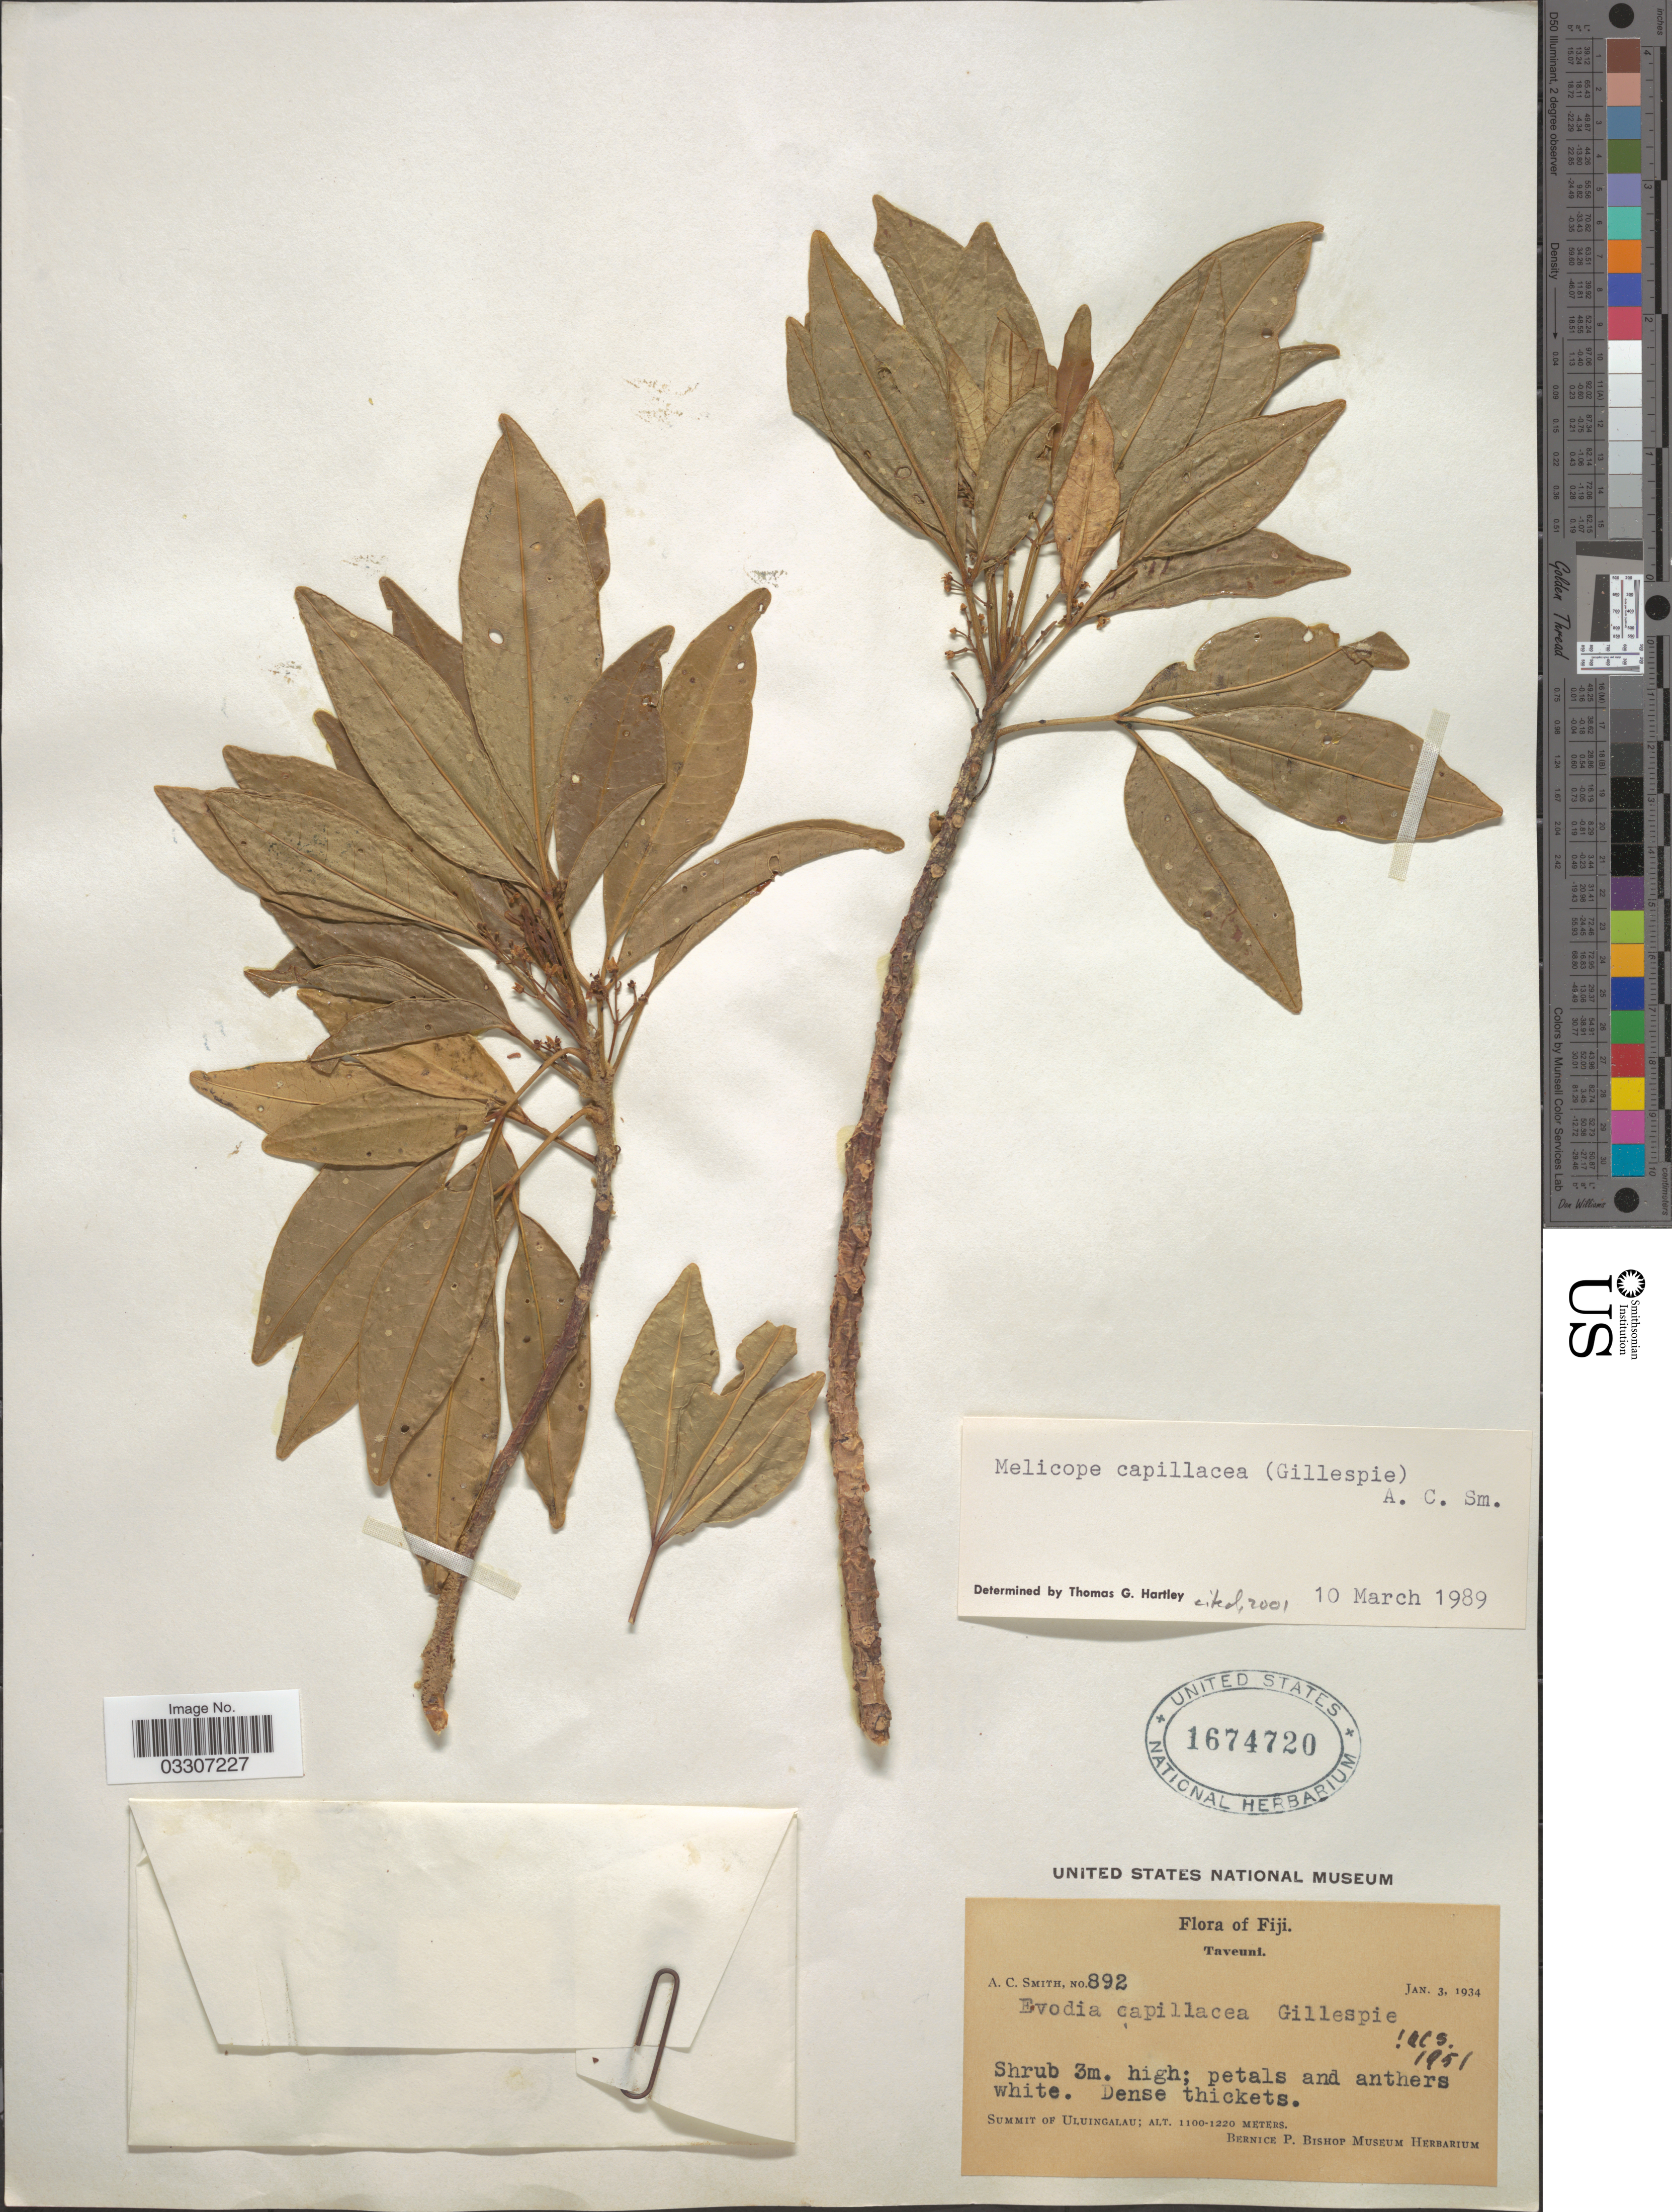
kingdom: Plantae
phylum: Tracheophyta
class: Magnoliopsida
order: Sapindales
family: Rutaceae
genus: Melicope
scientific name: Melicope capillacea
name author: (Gillespie) A.C. Sm.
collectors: A. C. Smith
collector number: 892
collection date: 1934-01-03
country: Fiji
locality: Taveuni. Summit of Uluingalau.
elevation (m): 1100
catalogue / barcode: US 1674720